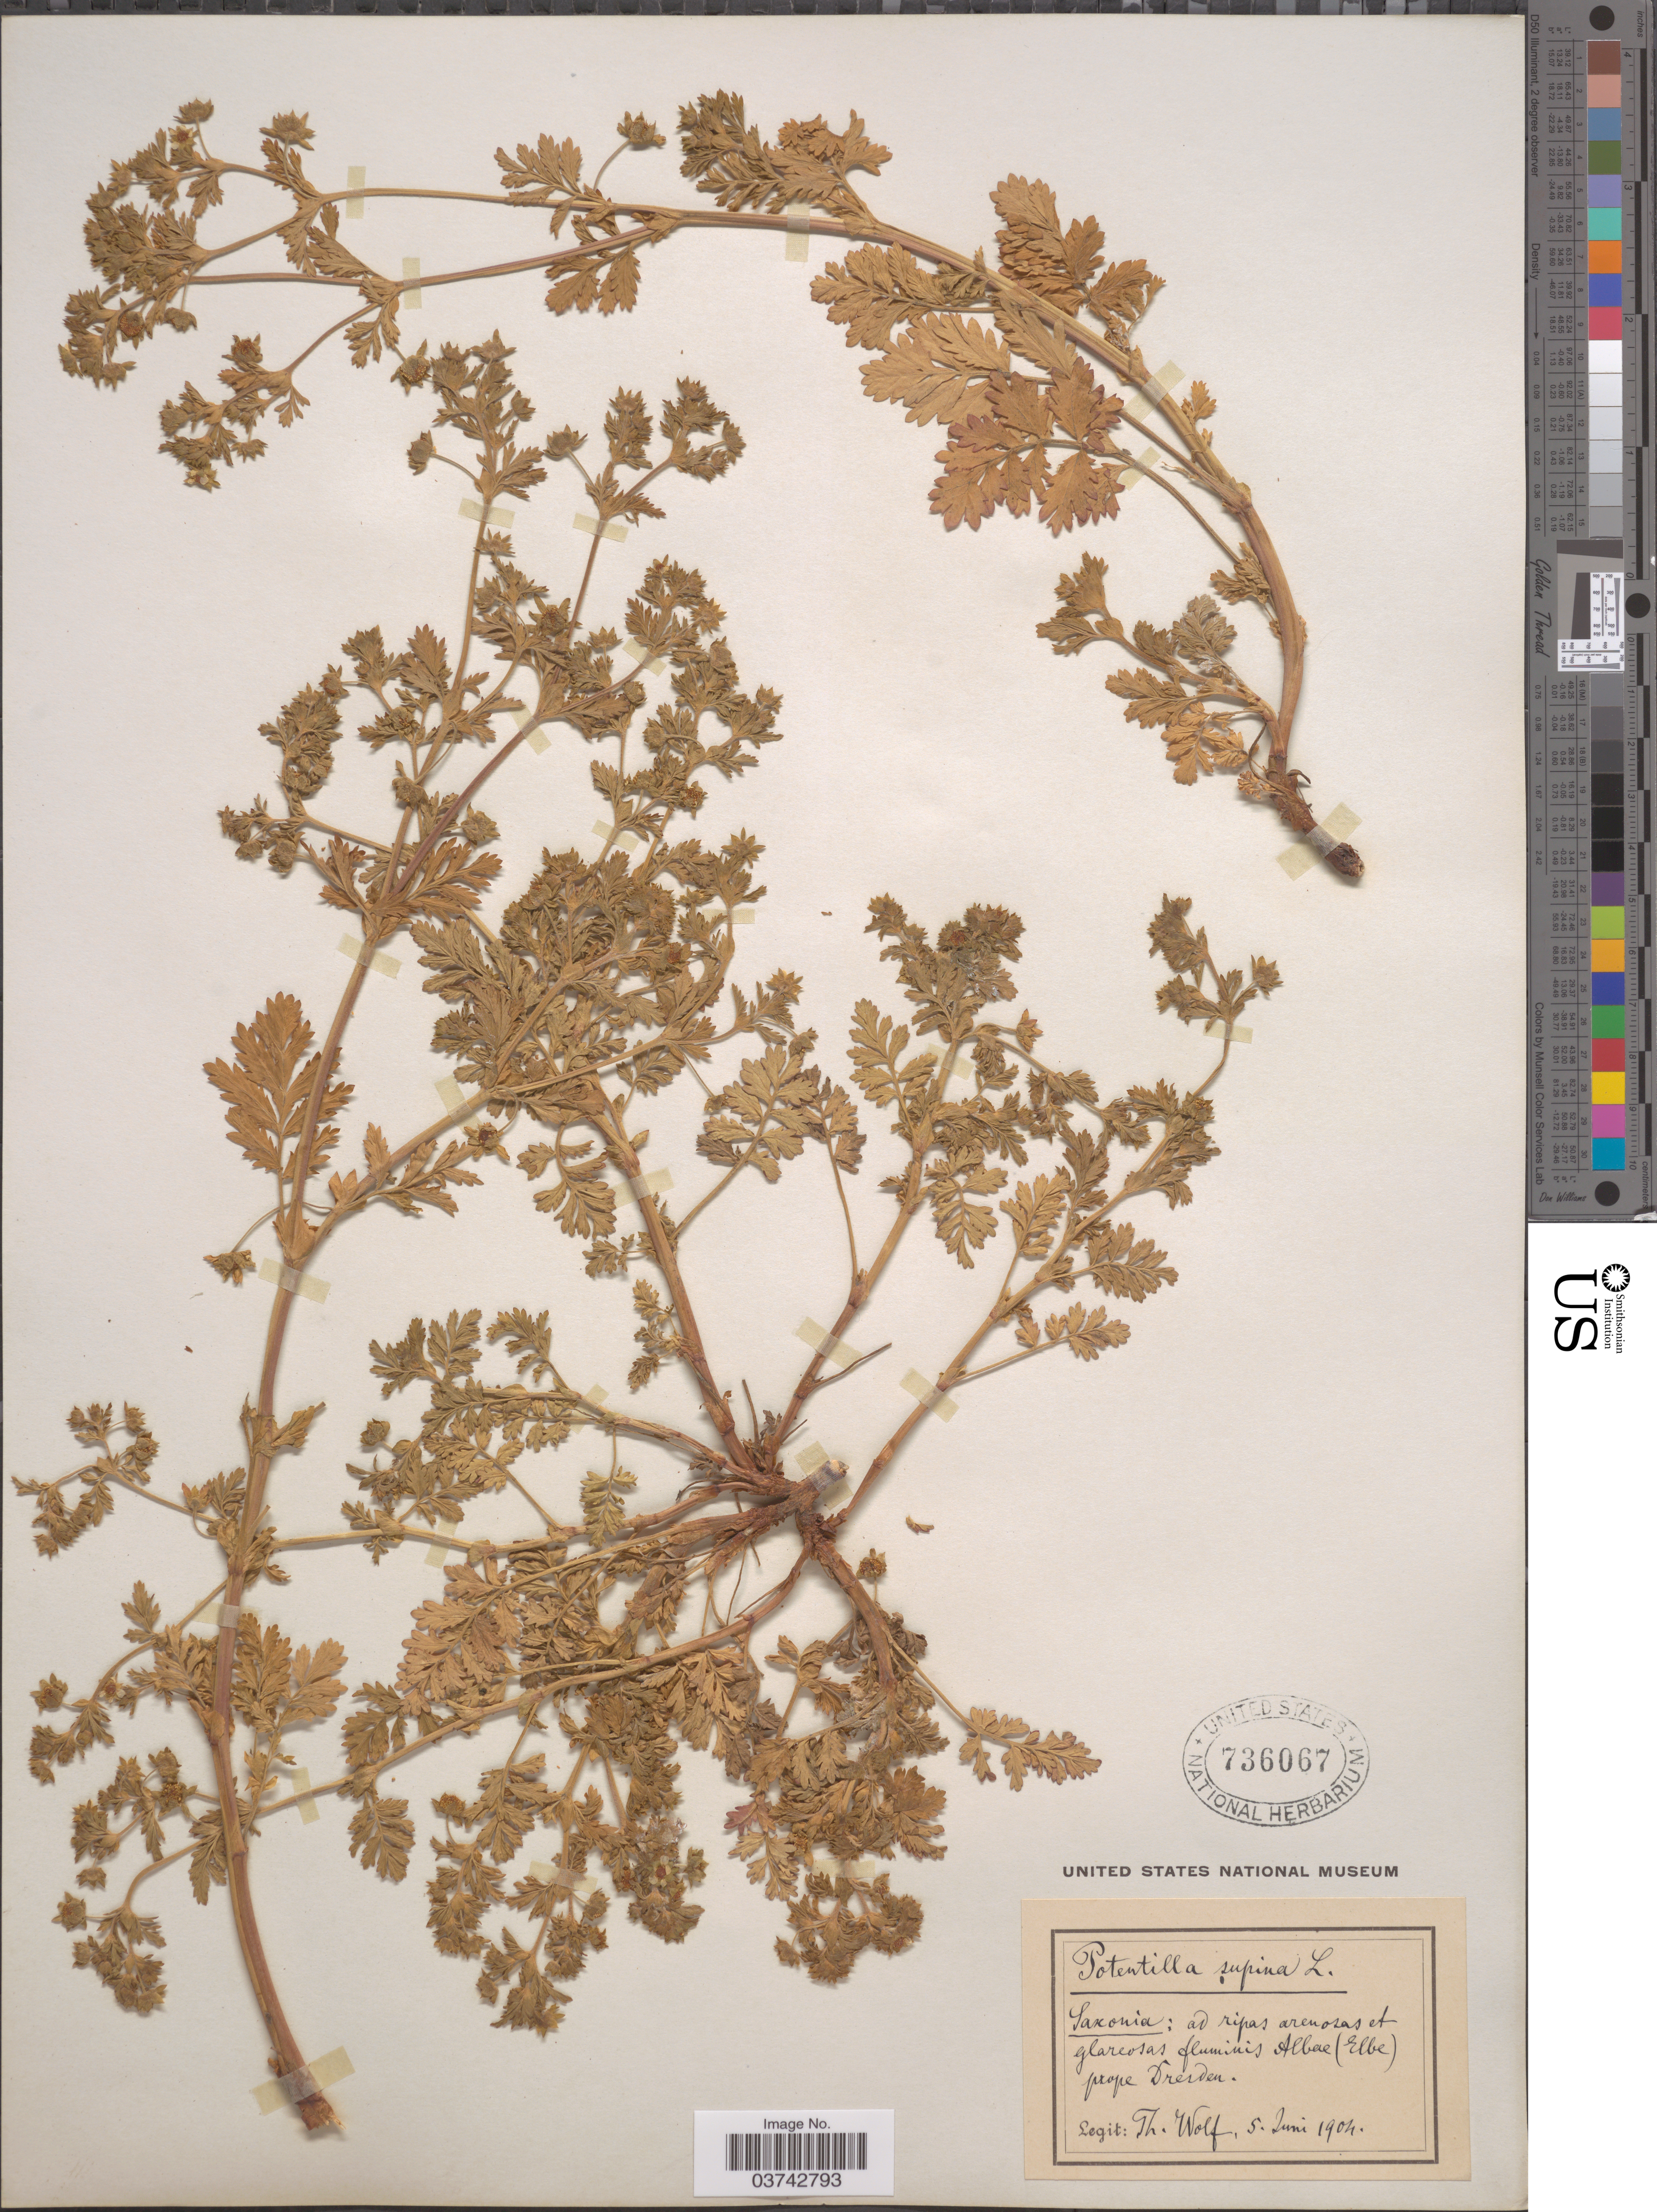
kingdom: Plantae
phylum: Tracheophyta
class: Magnoliopsida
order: Rosales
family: Rosaceae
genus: Potentilla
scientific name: Potentilla supina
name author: L.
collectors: T. Wolf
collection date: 1904-06-05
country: Germany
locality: Saxonia: ad ripas arenosas et glareosas fluminis Albæ (Elbe) prope Dresden.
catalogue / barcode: US 736067